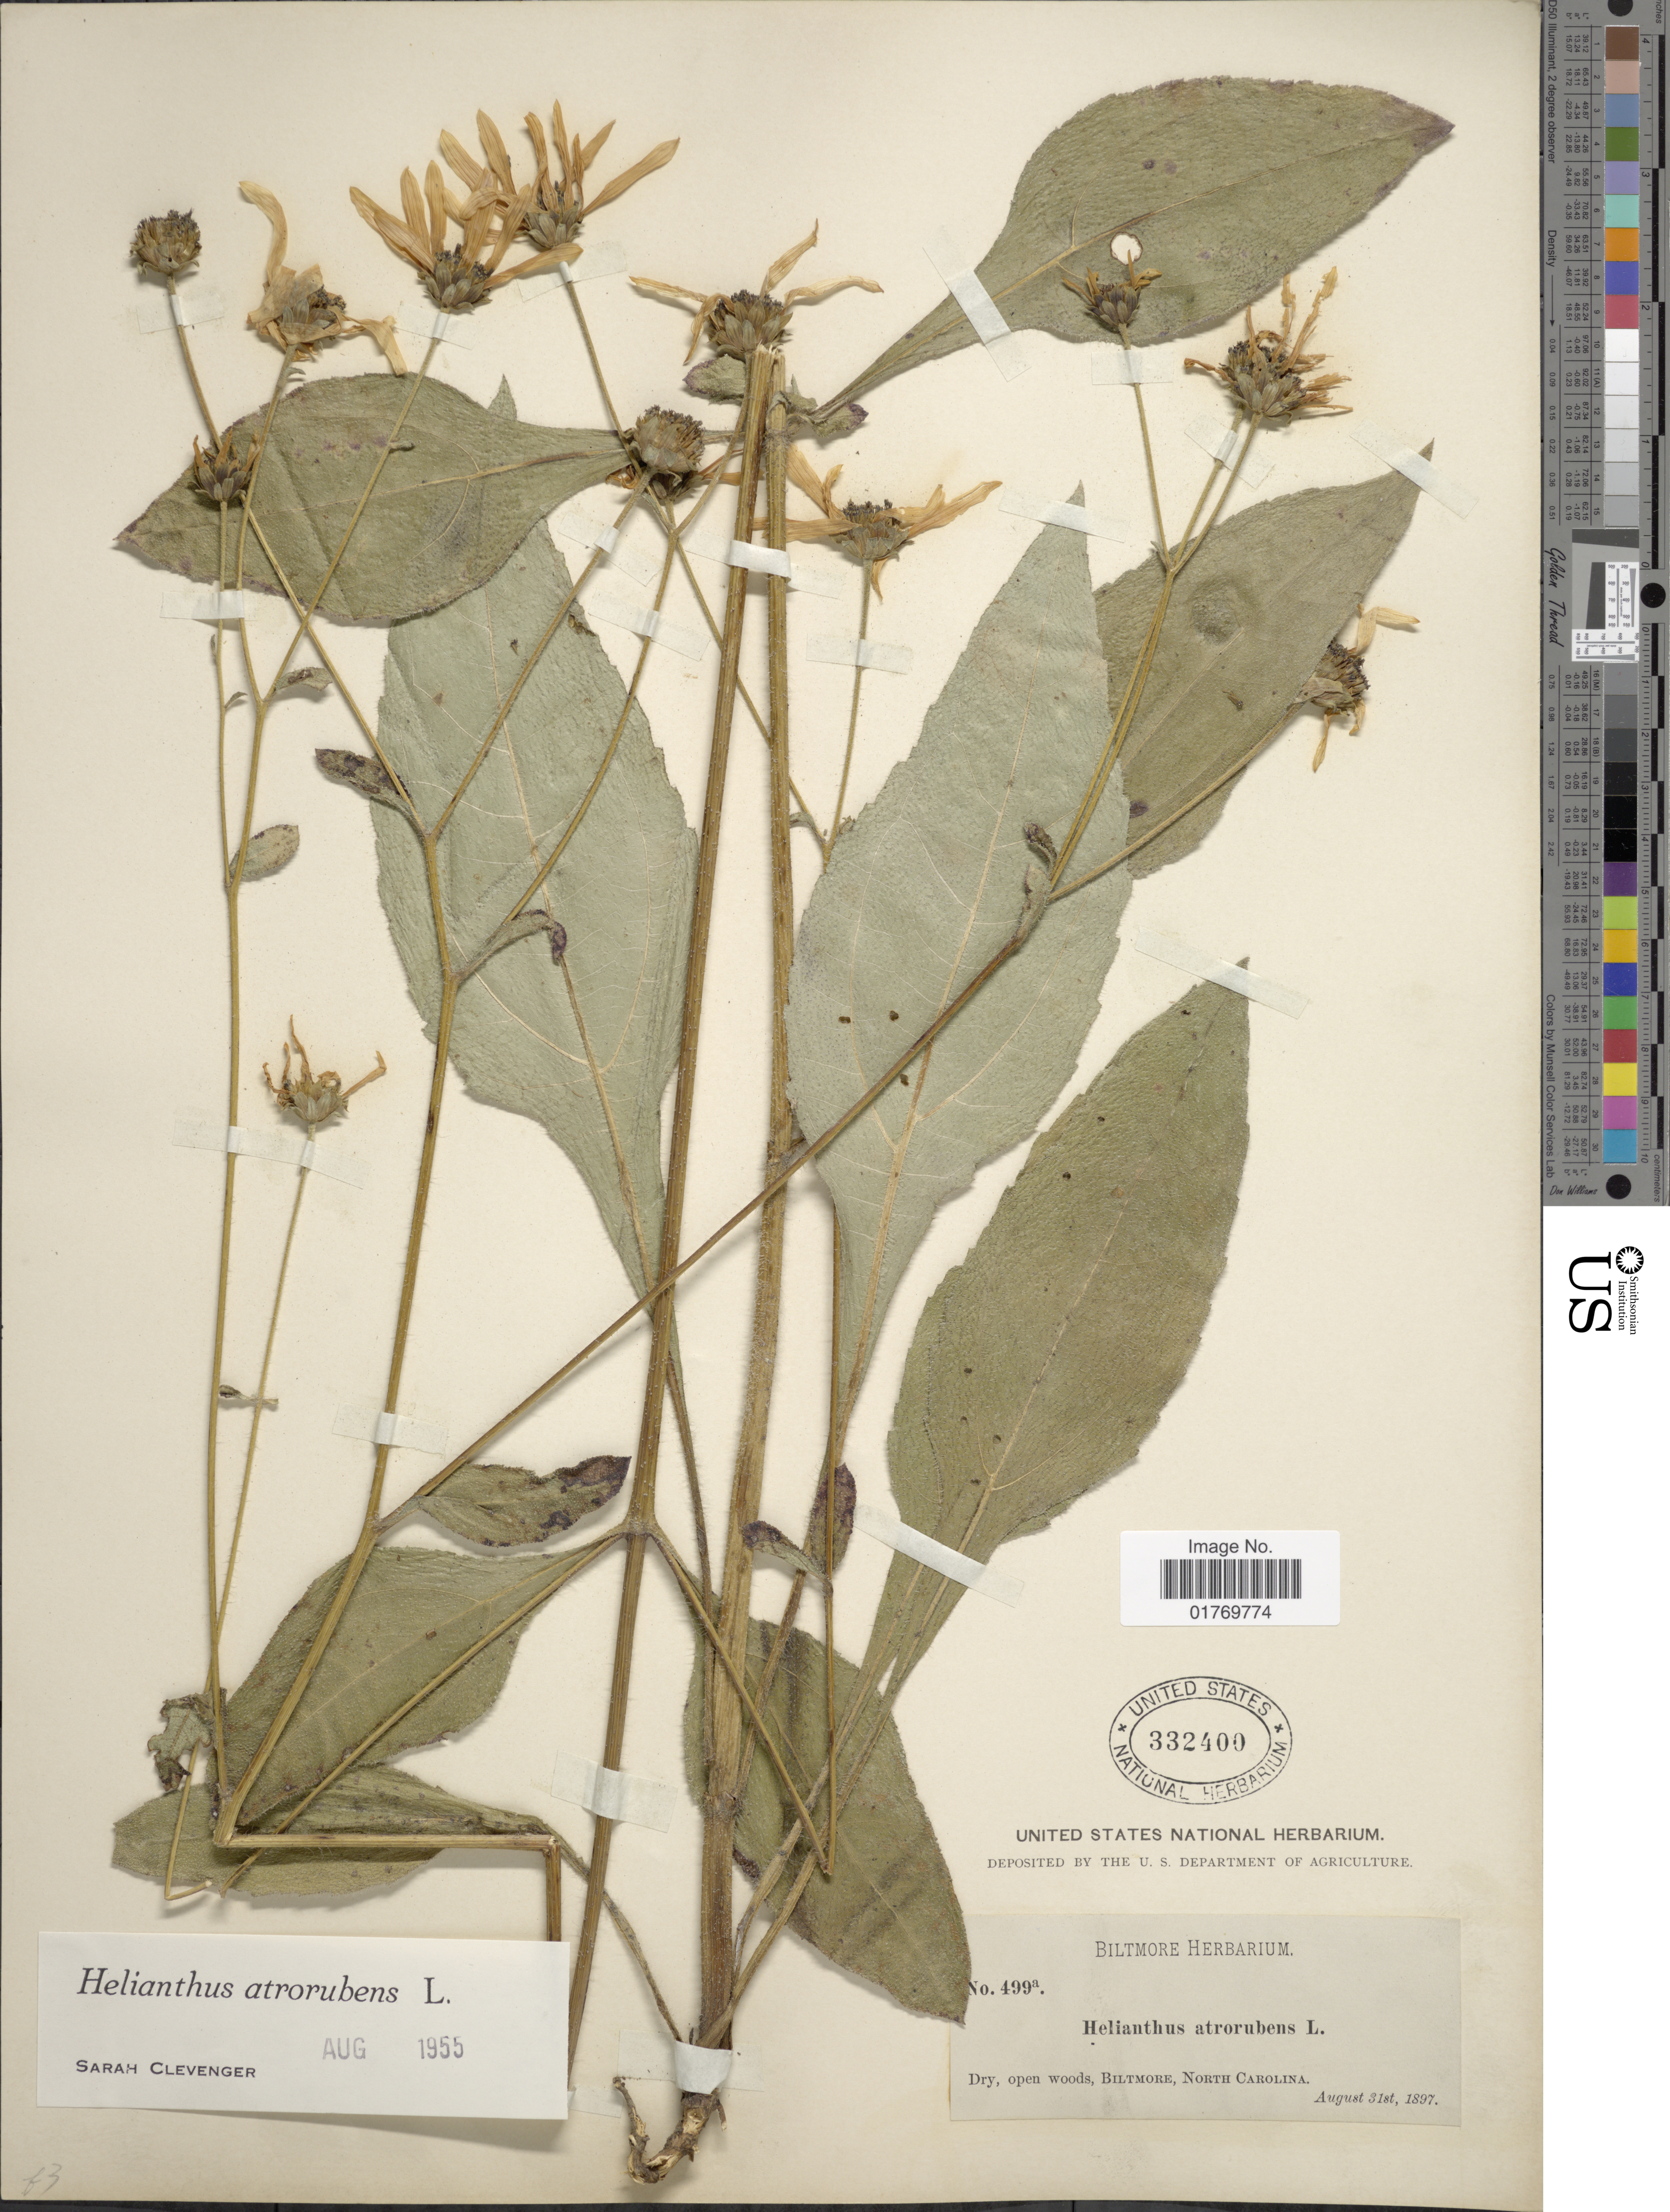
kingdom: Plantae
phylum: Tracheophyta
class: Magnoliopsida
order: Asterales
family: Asteraceae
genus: Helianthus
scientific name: Helianthus atrorubens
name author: L.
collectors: ex herb. Biltmore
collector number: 499a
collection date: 1897-08-31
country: United States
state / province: North Carolina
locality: Biltmore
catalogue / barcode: US 332400